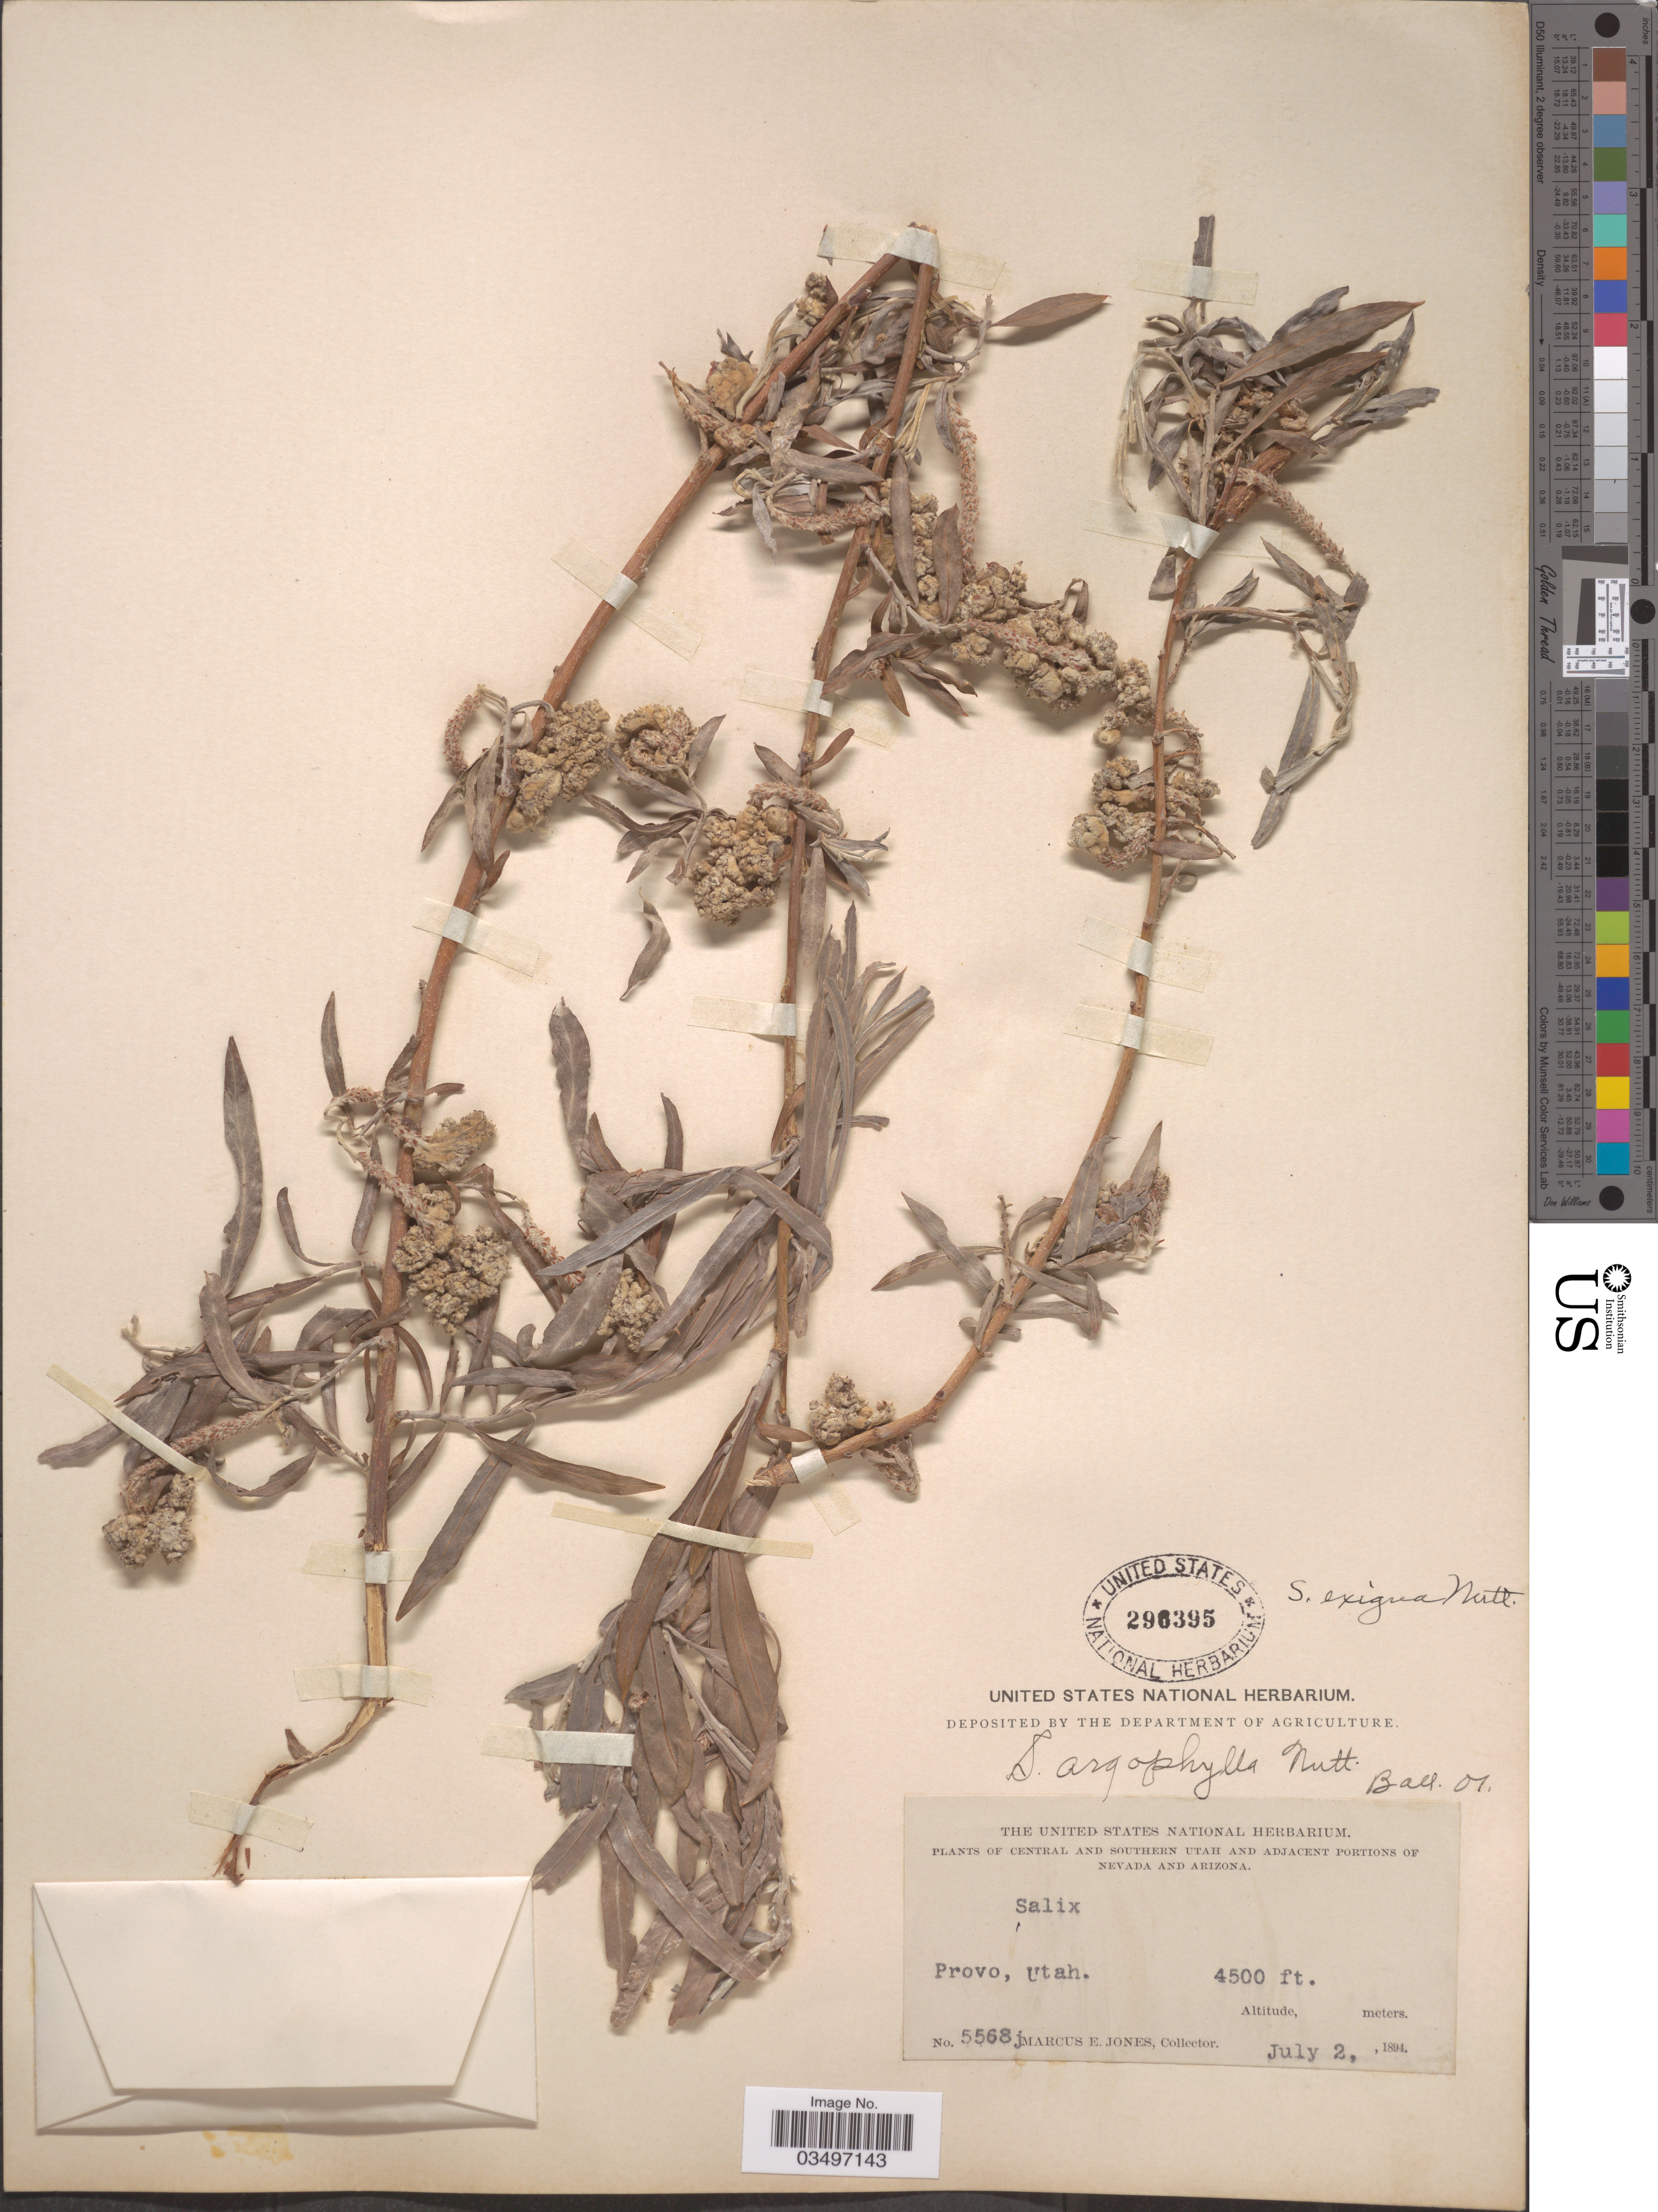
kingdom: Plantae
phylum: Tracheophyta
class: Magnoliopsida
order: Malpighiales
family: Salicaceae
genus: Salix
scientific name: Salix exigua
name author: Nutt.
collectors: M. E. Jones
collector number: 5568j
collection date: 1894-07-02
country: United States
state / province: Utah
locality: Central and Southern Utah. Provo.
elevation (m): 1372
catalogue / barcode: US 296395